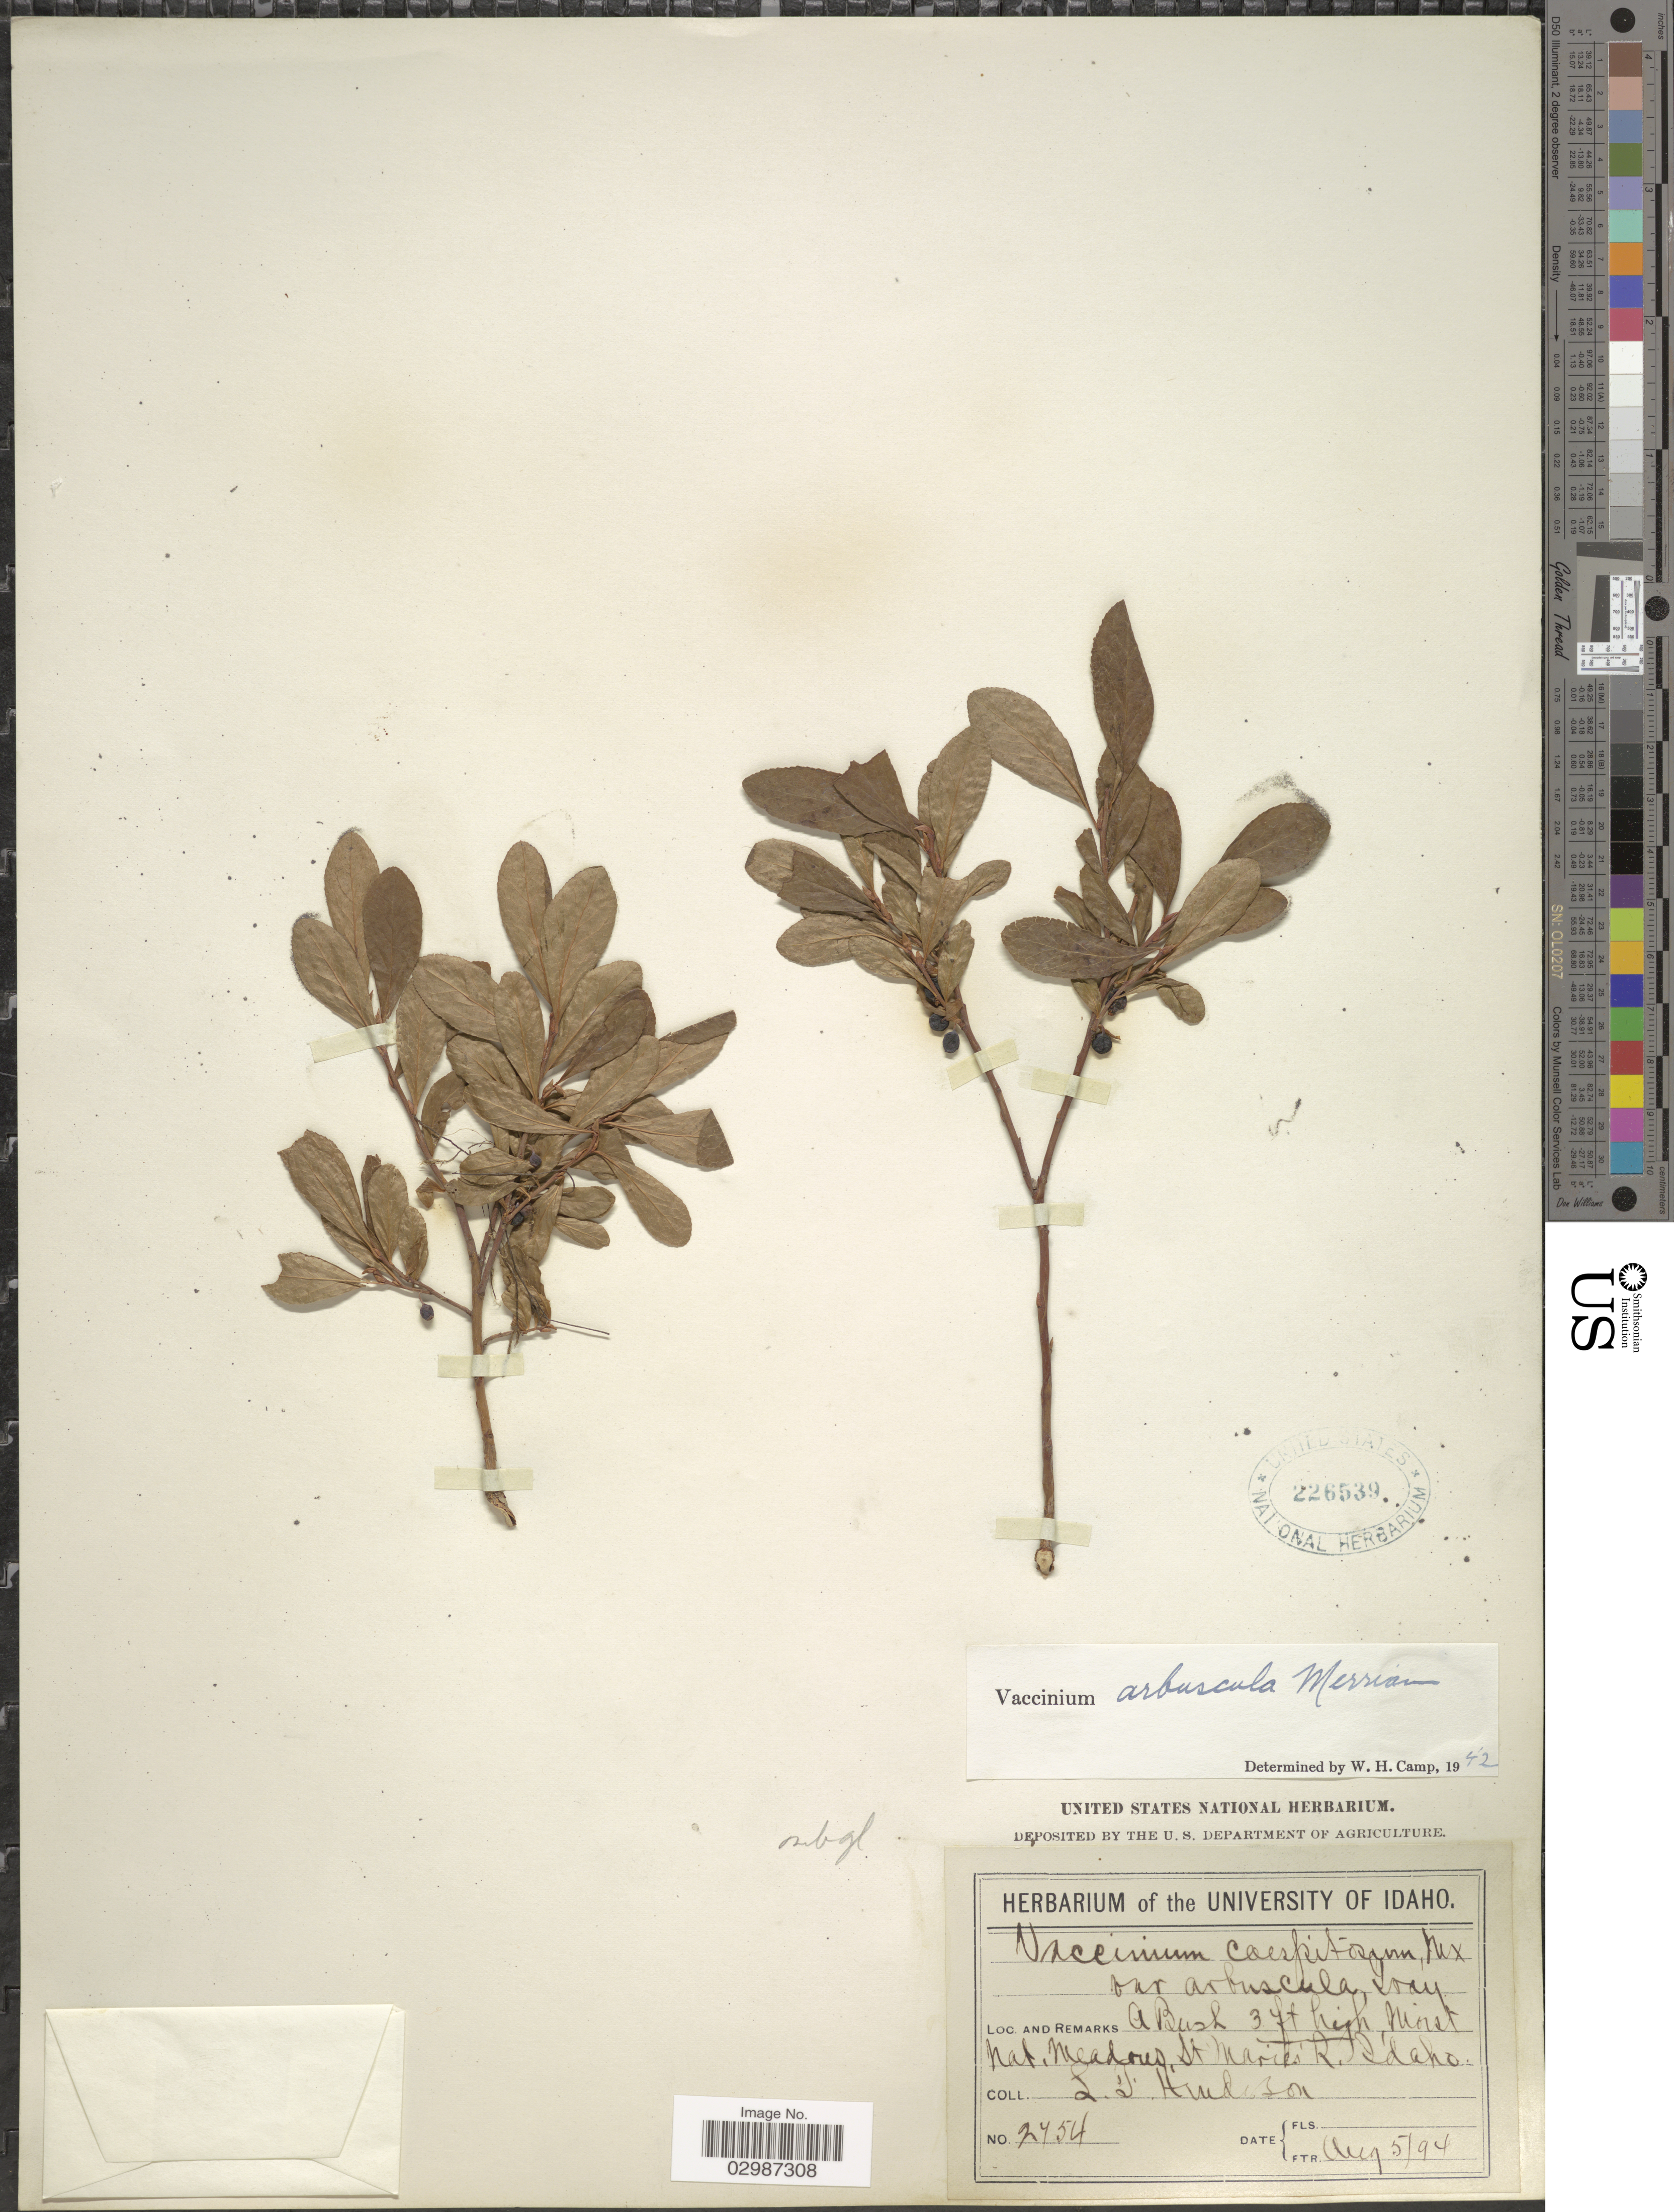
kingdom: Plantae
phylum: Tracheophyta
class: Magnoliopsida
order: Ericales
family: Ericaceae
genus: Vaccinium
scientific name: Vaccinium arbuscula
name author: (A. Gray) Merriam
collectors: L. Henderson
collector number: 2754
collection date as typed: Transcribed d/m/y: 5/8/94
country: United States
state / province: Idaho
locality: Moist Nat. Meadows, St. Maries R. Idaho.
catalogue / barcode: US 226539